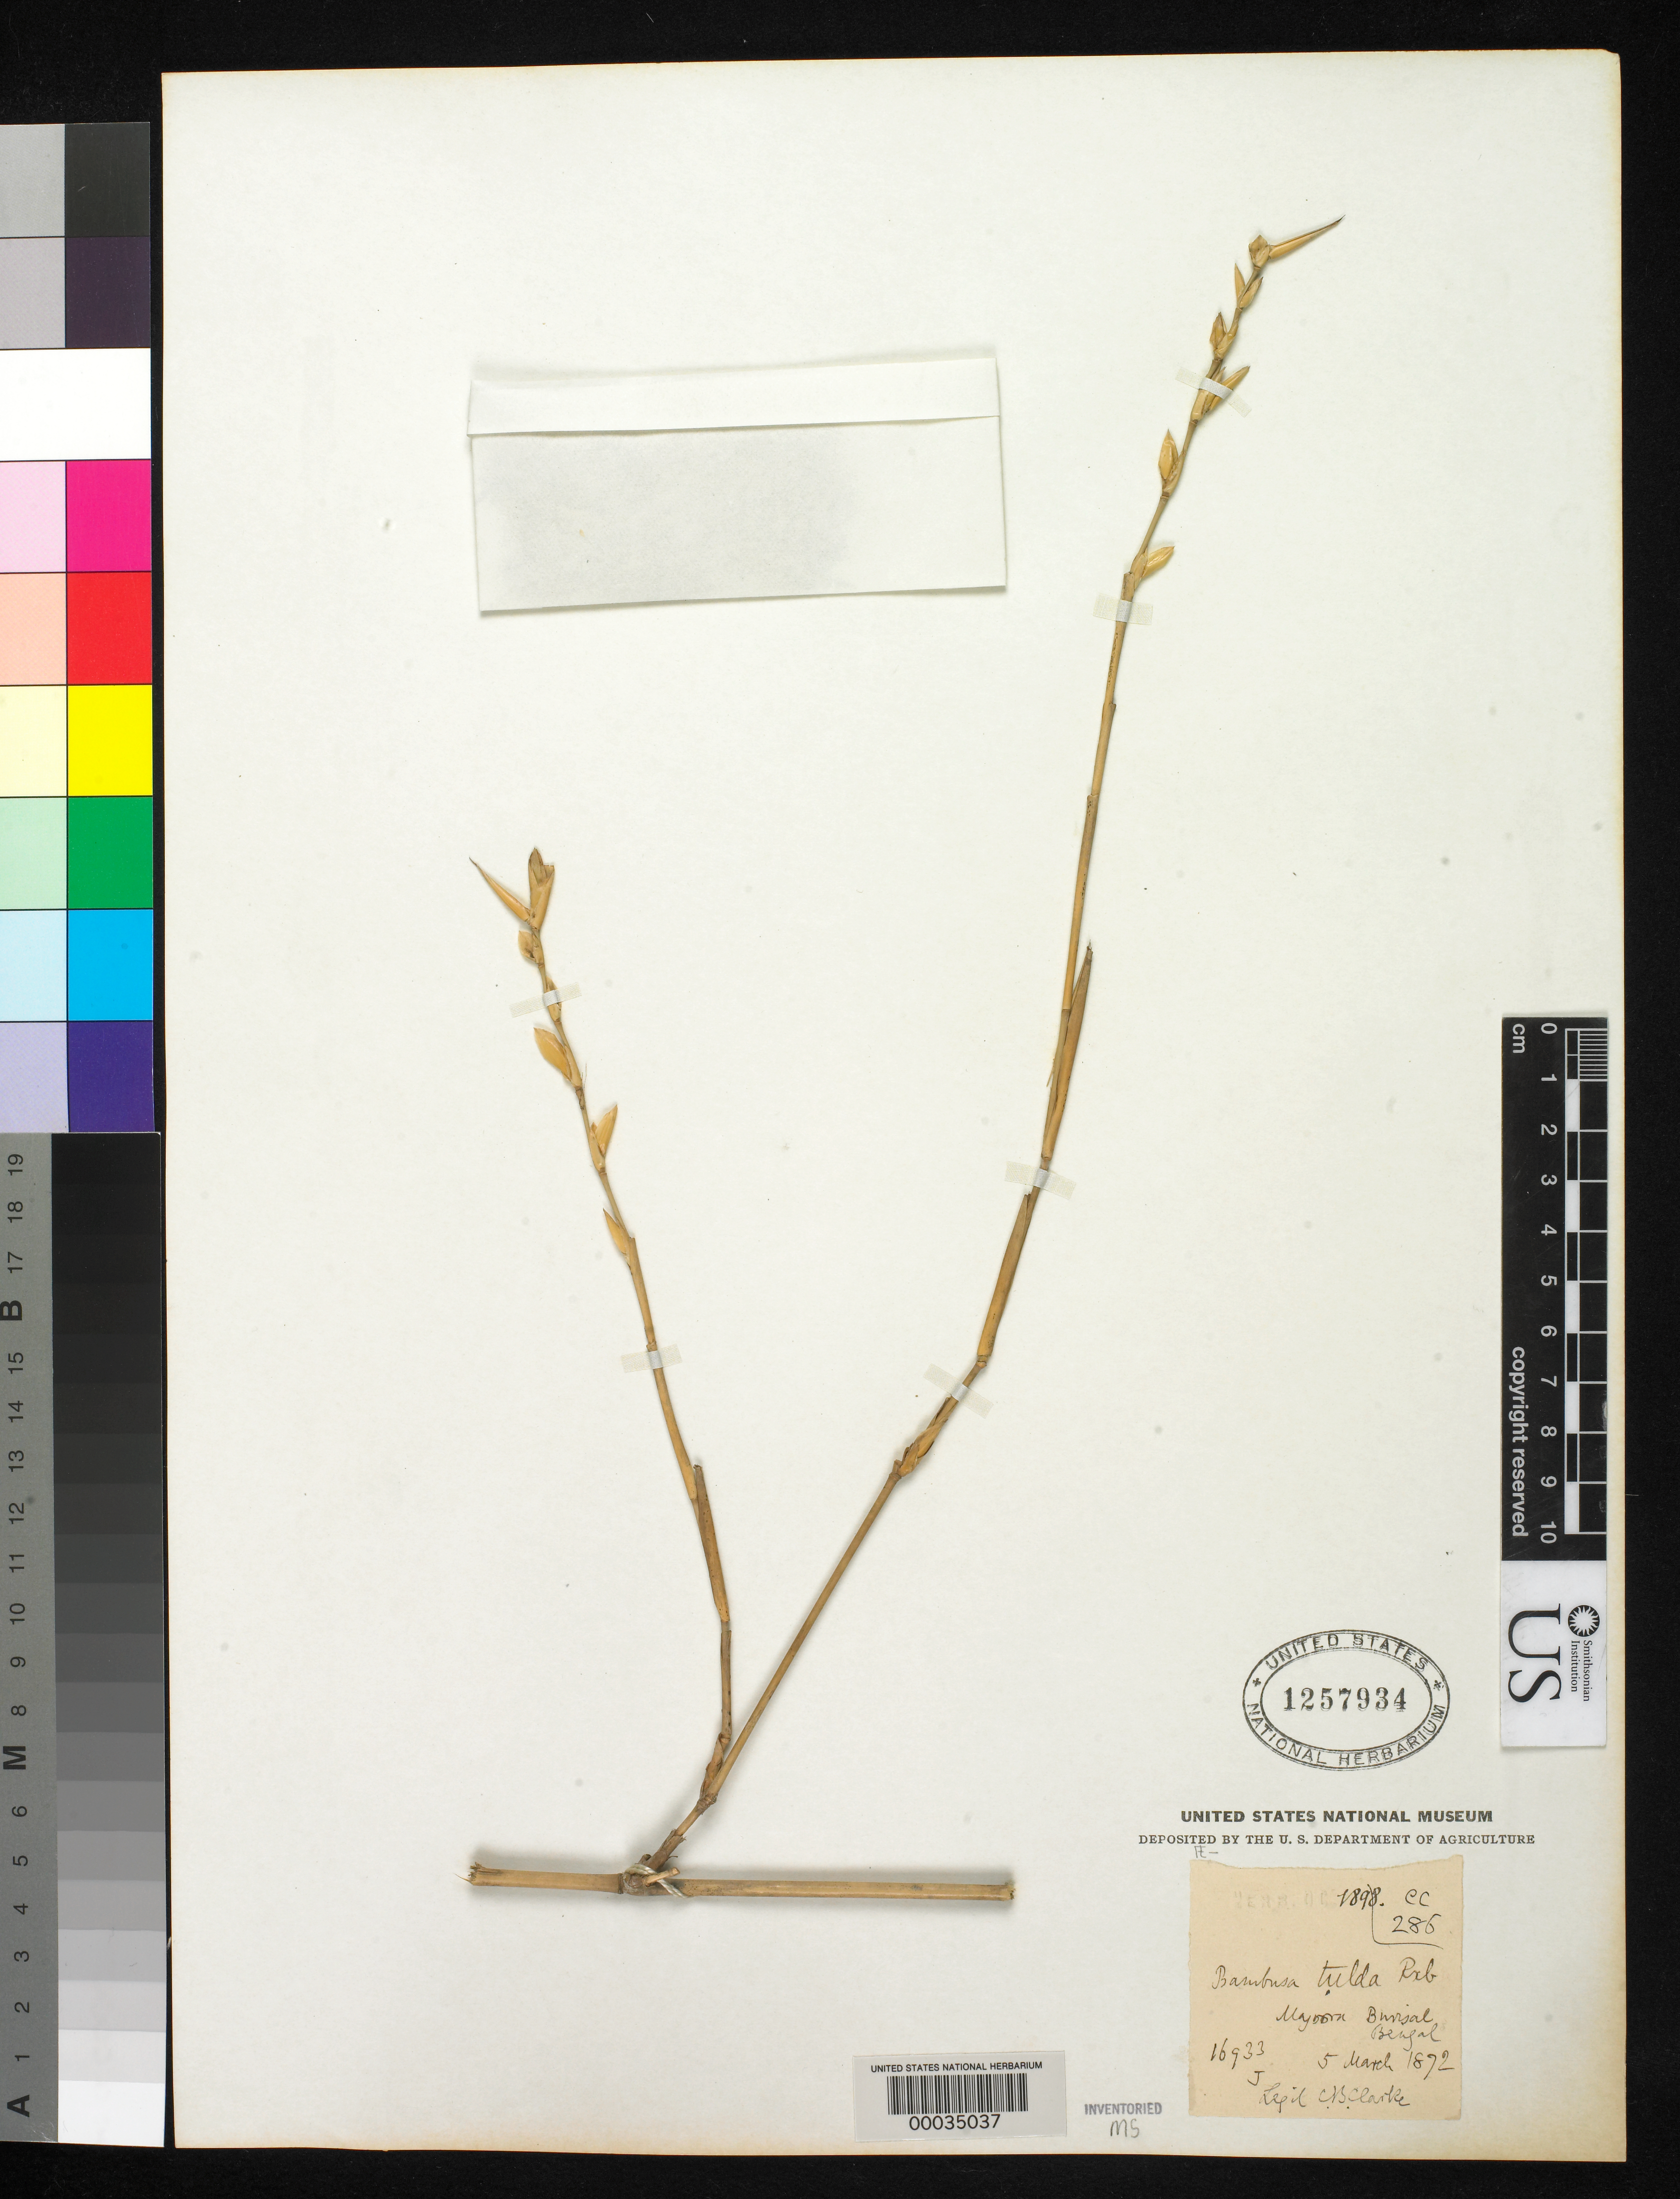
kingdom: Plantae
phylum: Tracheophyta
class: Liliopsida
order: Poales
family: Poaceae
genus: Bambusa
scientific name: Bambusa tulda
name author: Roxb.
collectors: C. B. Clarke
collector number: Cc 286 / 16933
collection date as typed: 05 Mar 1872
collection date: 1872-03-05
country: India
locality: Bengal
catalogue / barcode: US 1257934